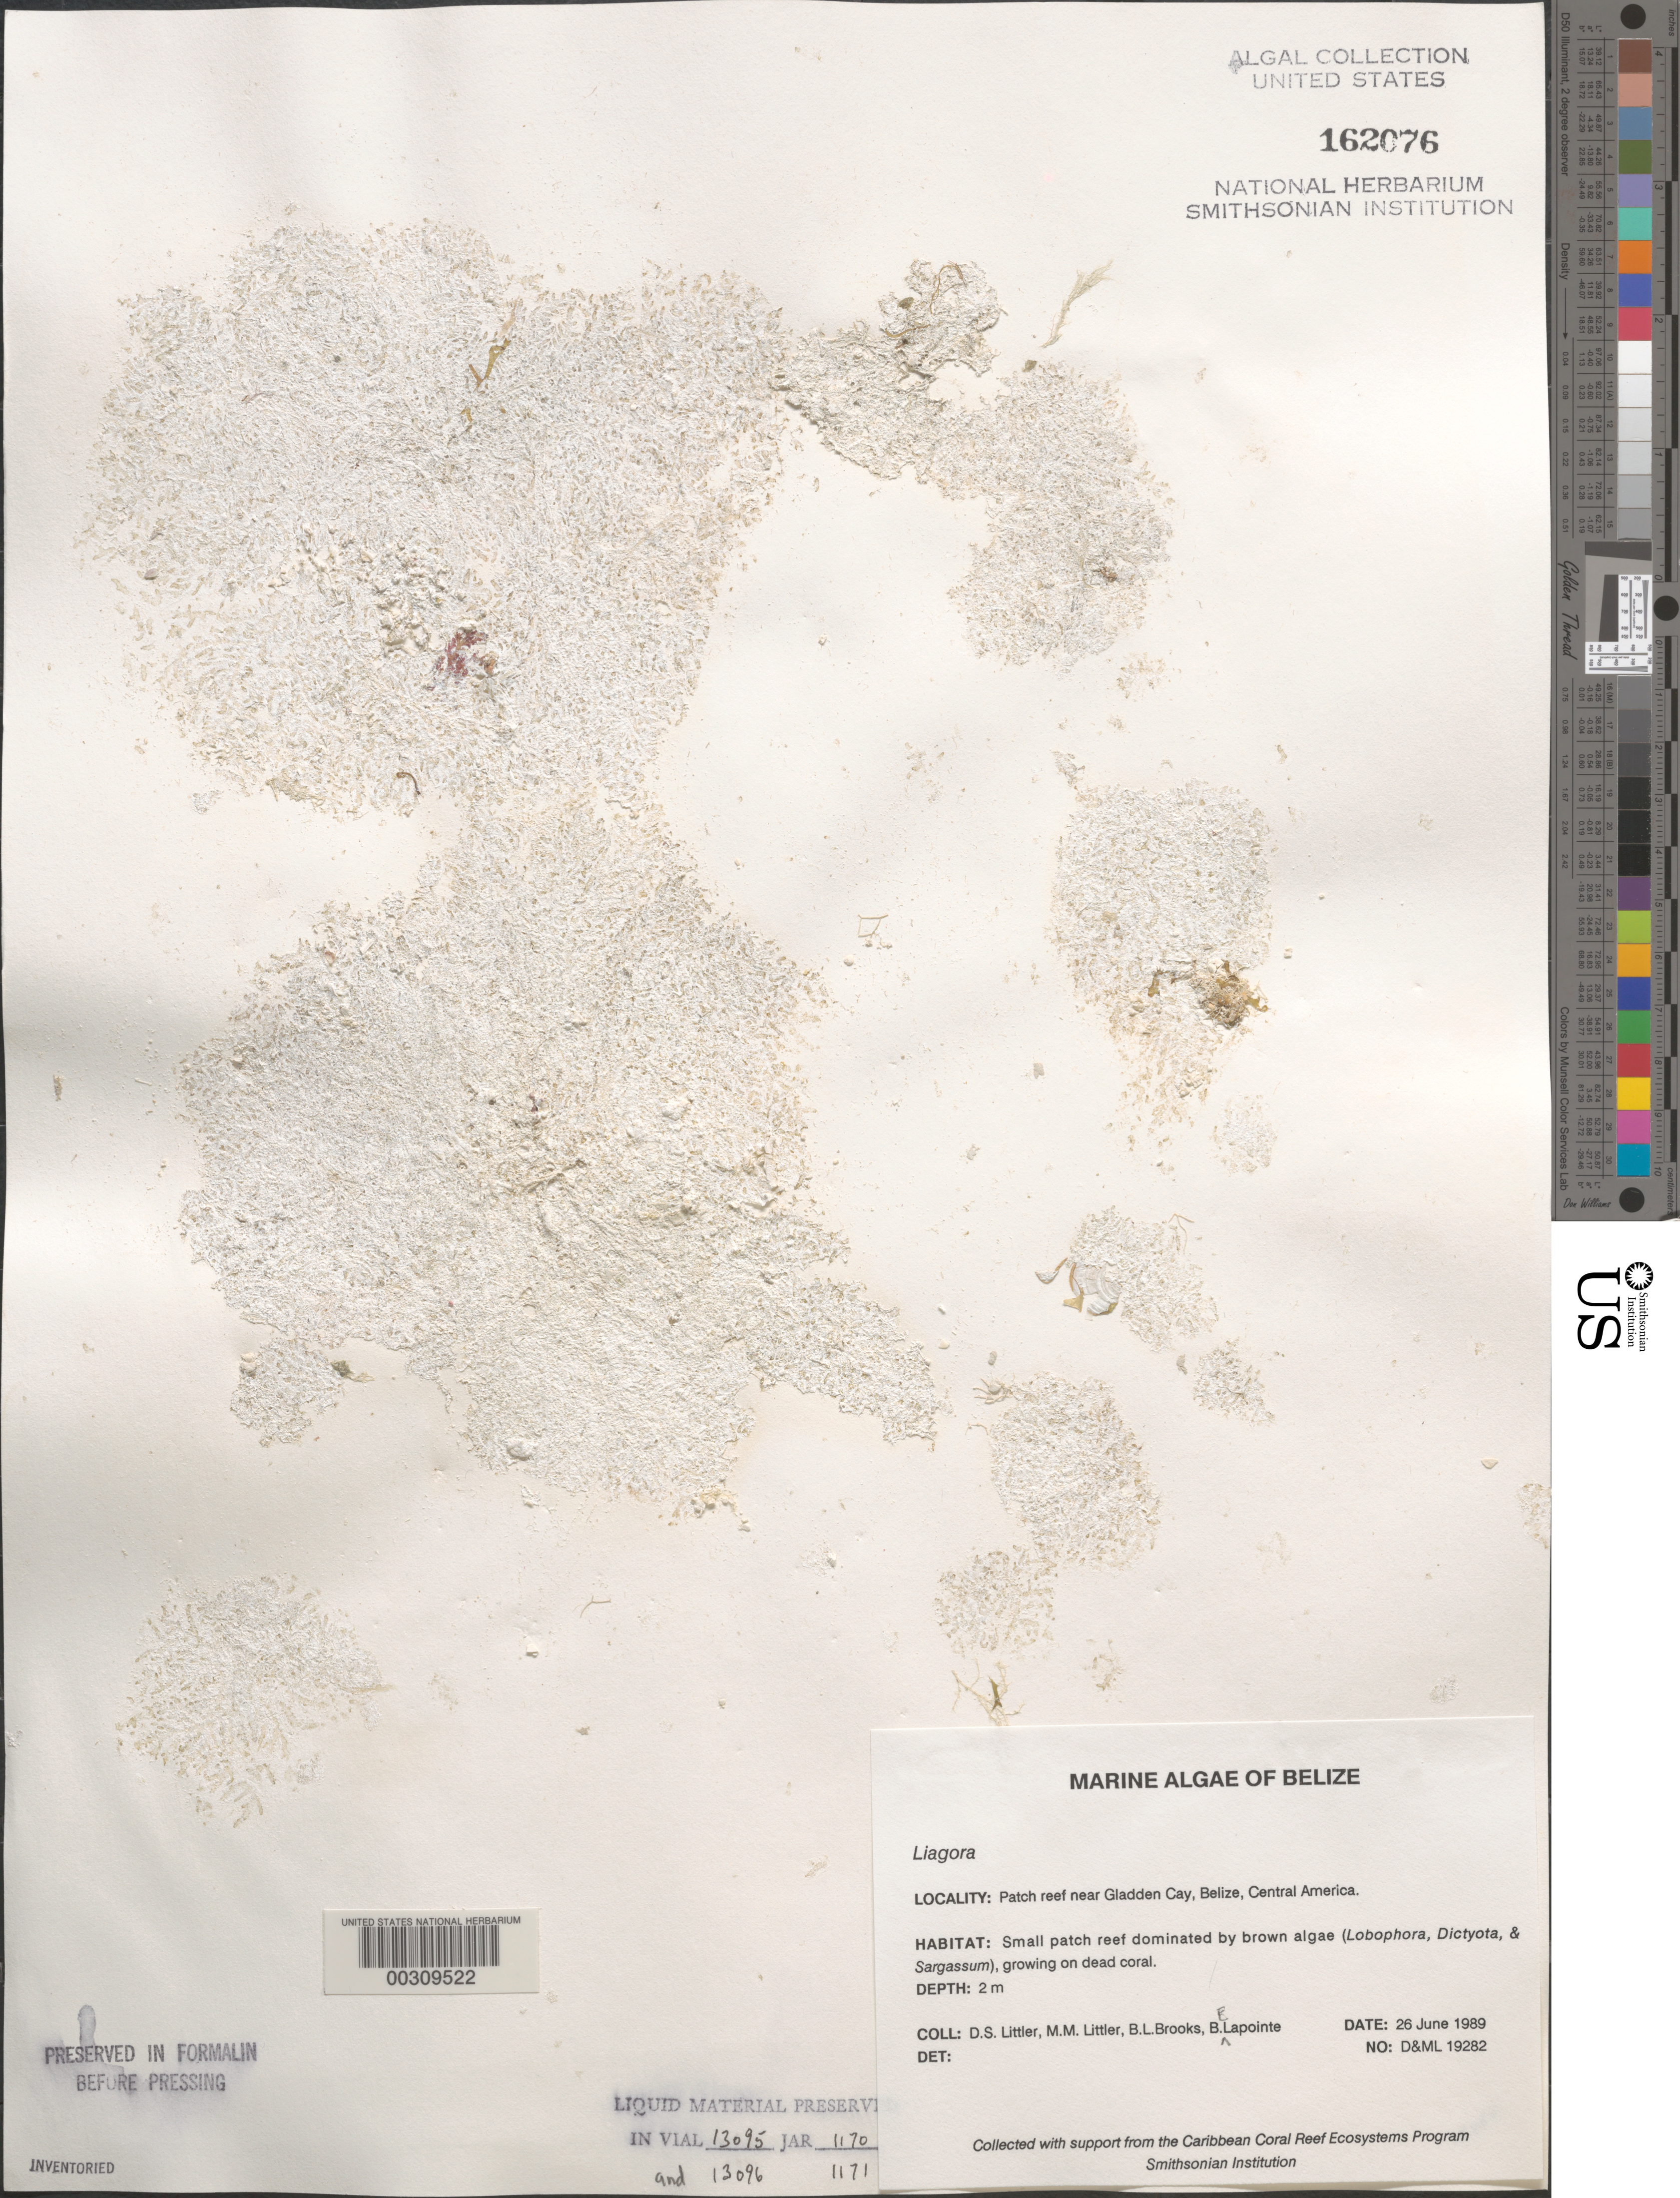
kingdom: Plantae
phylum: Rhodophyta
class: Florideophyceae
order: Nemaliales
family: Liagoraceae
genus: Liagora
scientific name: Liagora sp.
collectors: D. S. Littler, M. M. Littler, B. Brooks & B. Lapointe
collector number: D&ML 19282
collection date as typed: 26 Jun 1989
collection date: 1989-06-26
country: Belize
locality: Patch reef near Gladden Cay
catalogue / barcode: US 162076